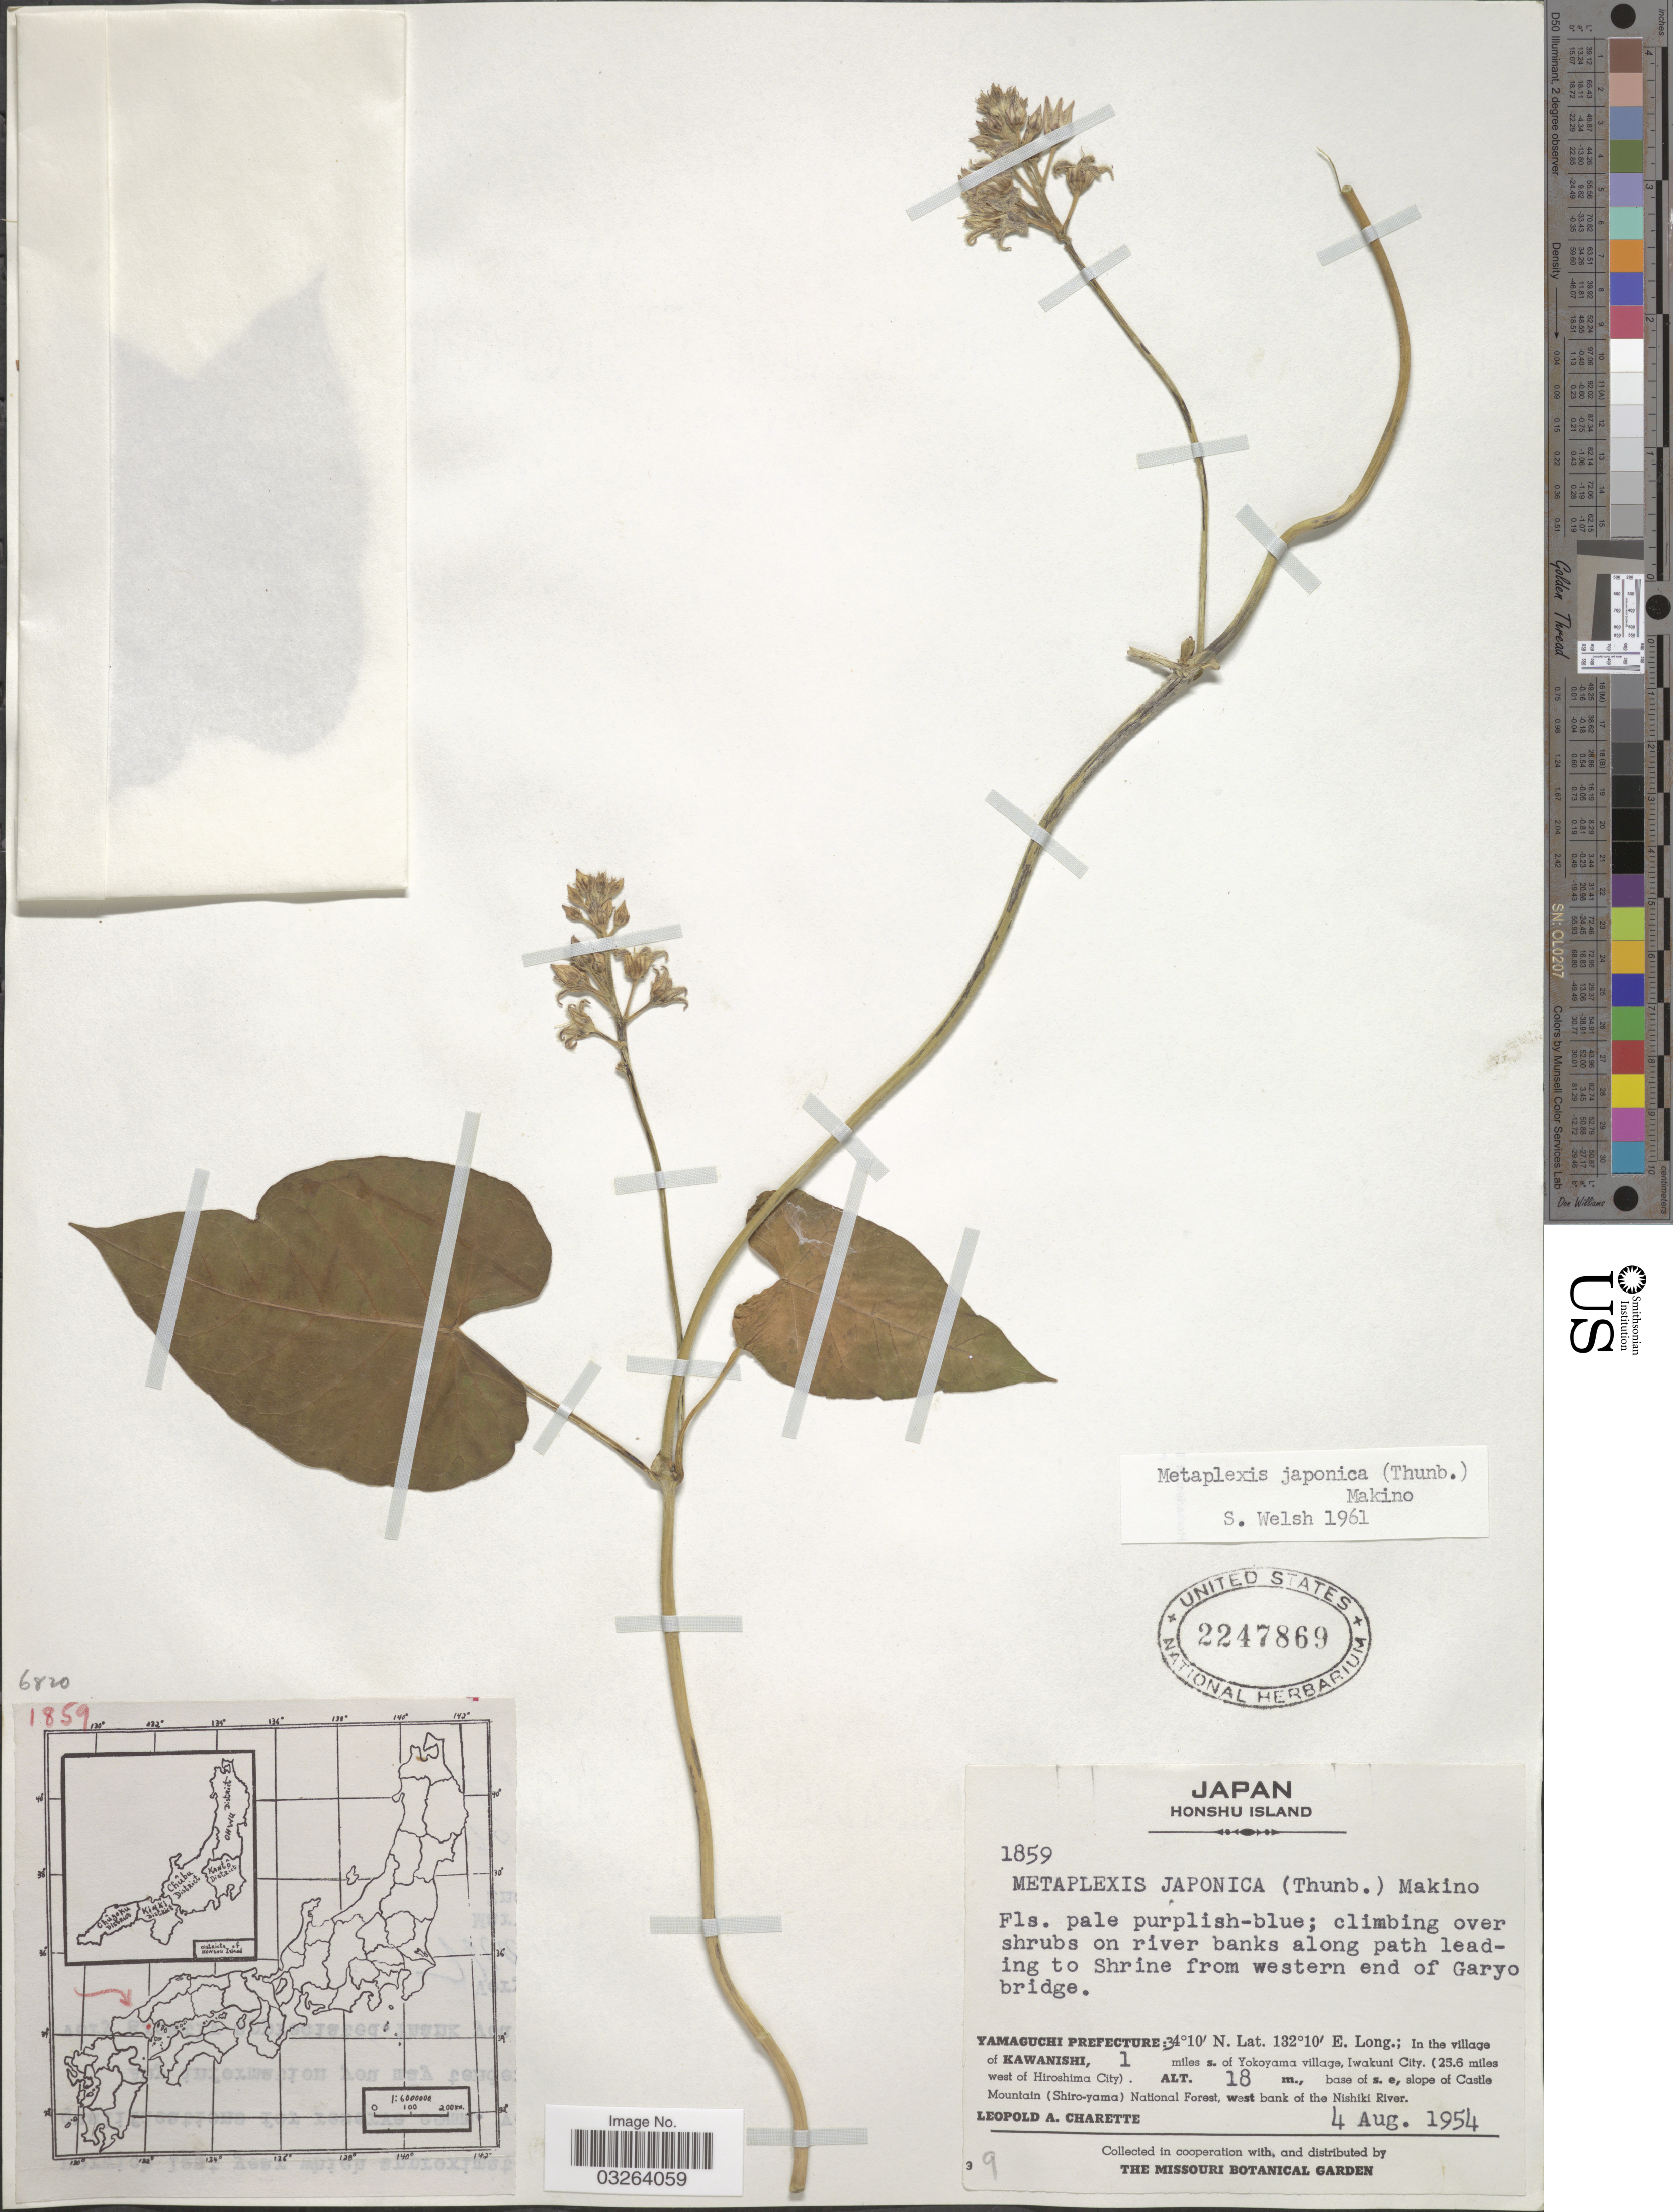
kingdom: Plantae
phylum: Tracheophyta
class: Magnoliopsida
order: Gentianales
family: Apocynaceae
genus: Metaplexis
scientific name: Metaplexis japonica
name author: (Thunb.) Makino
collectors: L. A. Charette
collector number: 1859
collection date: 1954-08-04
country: Japan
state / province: Yamaguti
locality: Honshu Island. Yamaguchi Prefecture: In the village of Kawanishi, 1 miles s. of Yokoyama village, Iwakuni City. (25.6 miles west of Hiroshima City). Base of s.e., slope of Castle Mountain (Shiro-yama) National Forest, west bank of the Nishiki River.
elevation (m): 18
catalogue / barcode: US 2247869